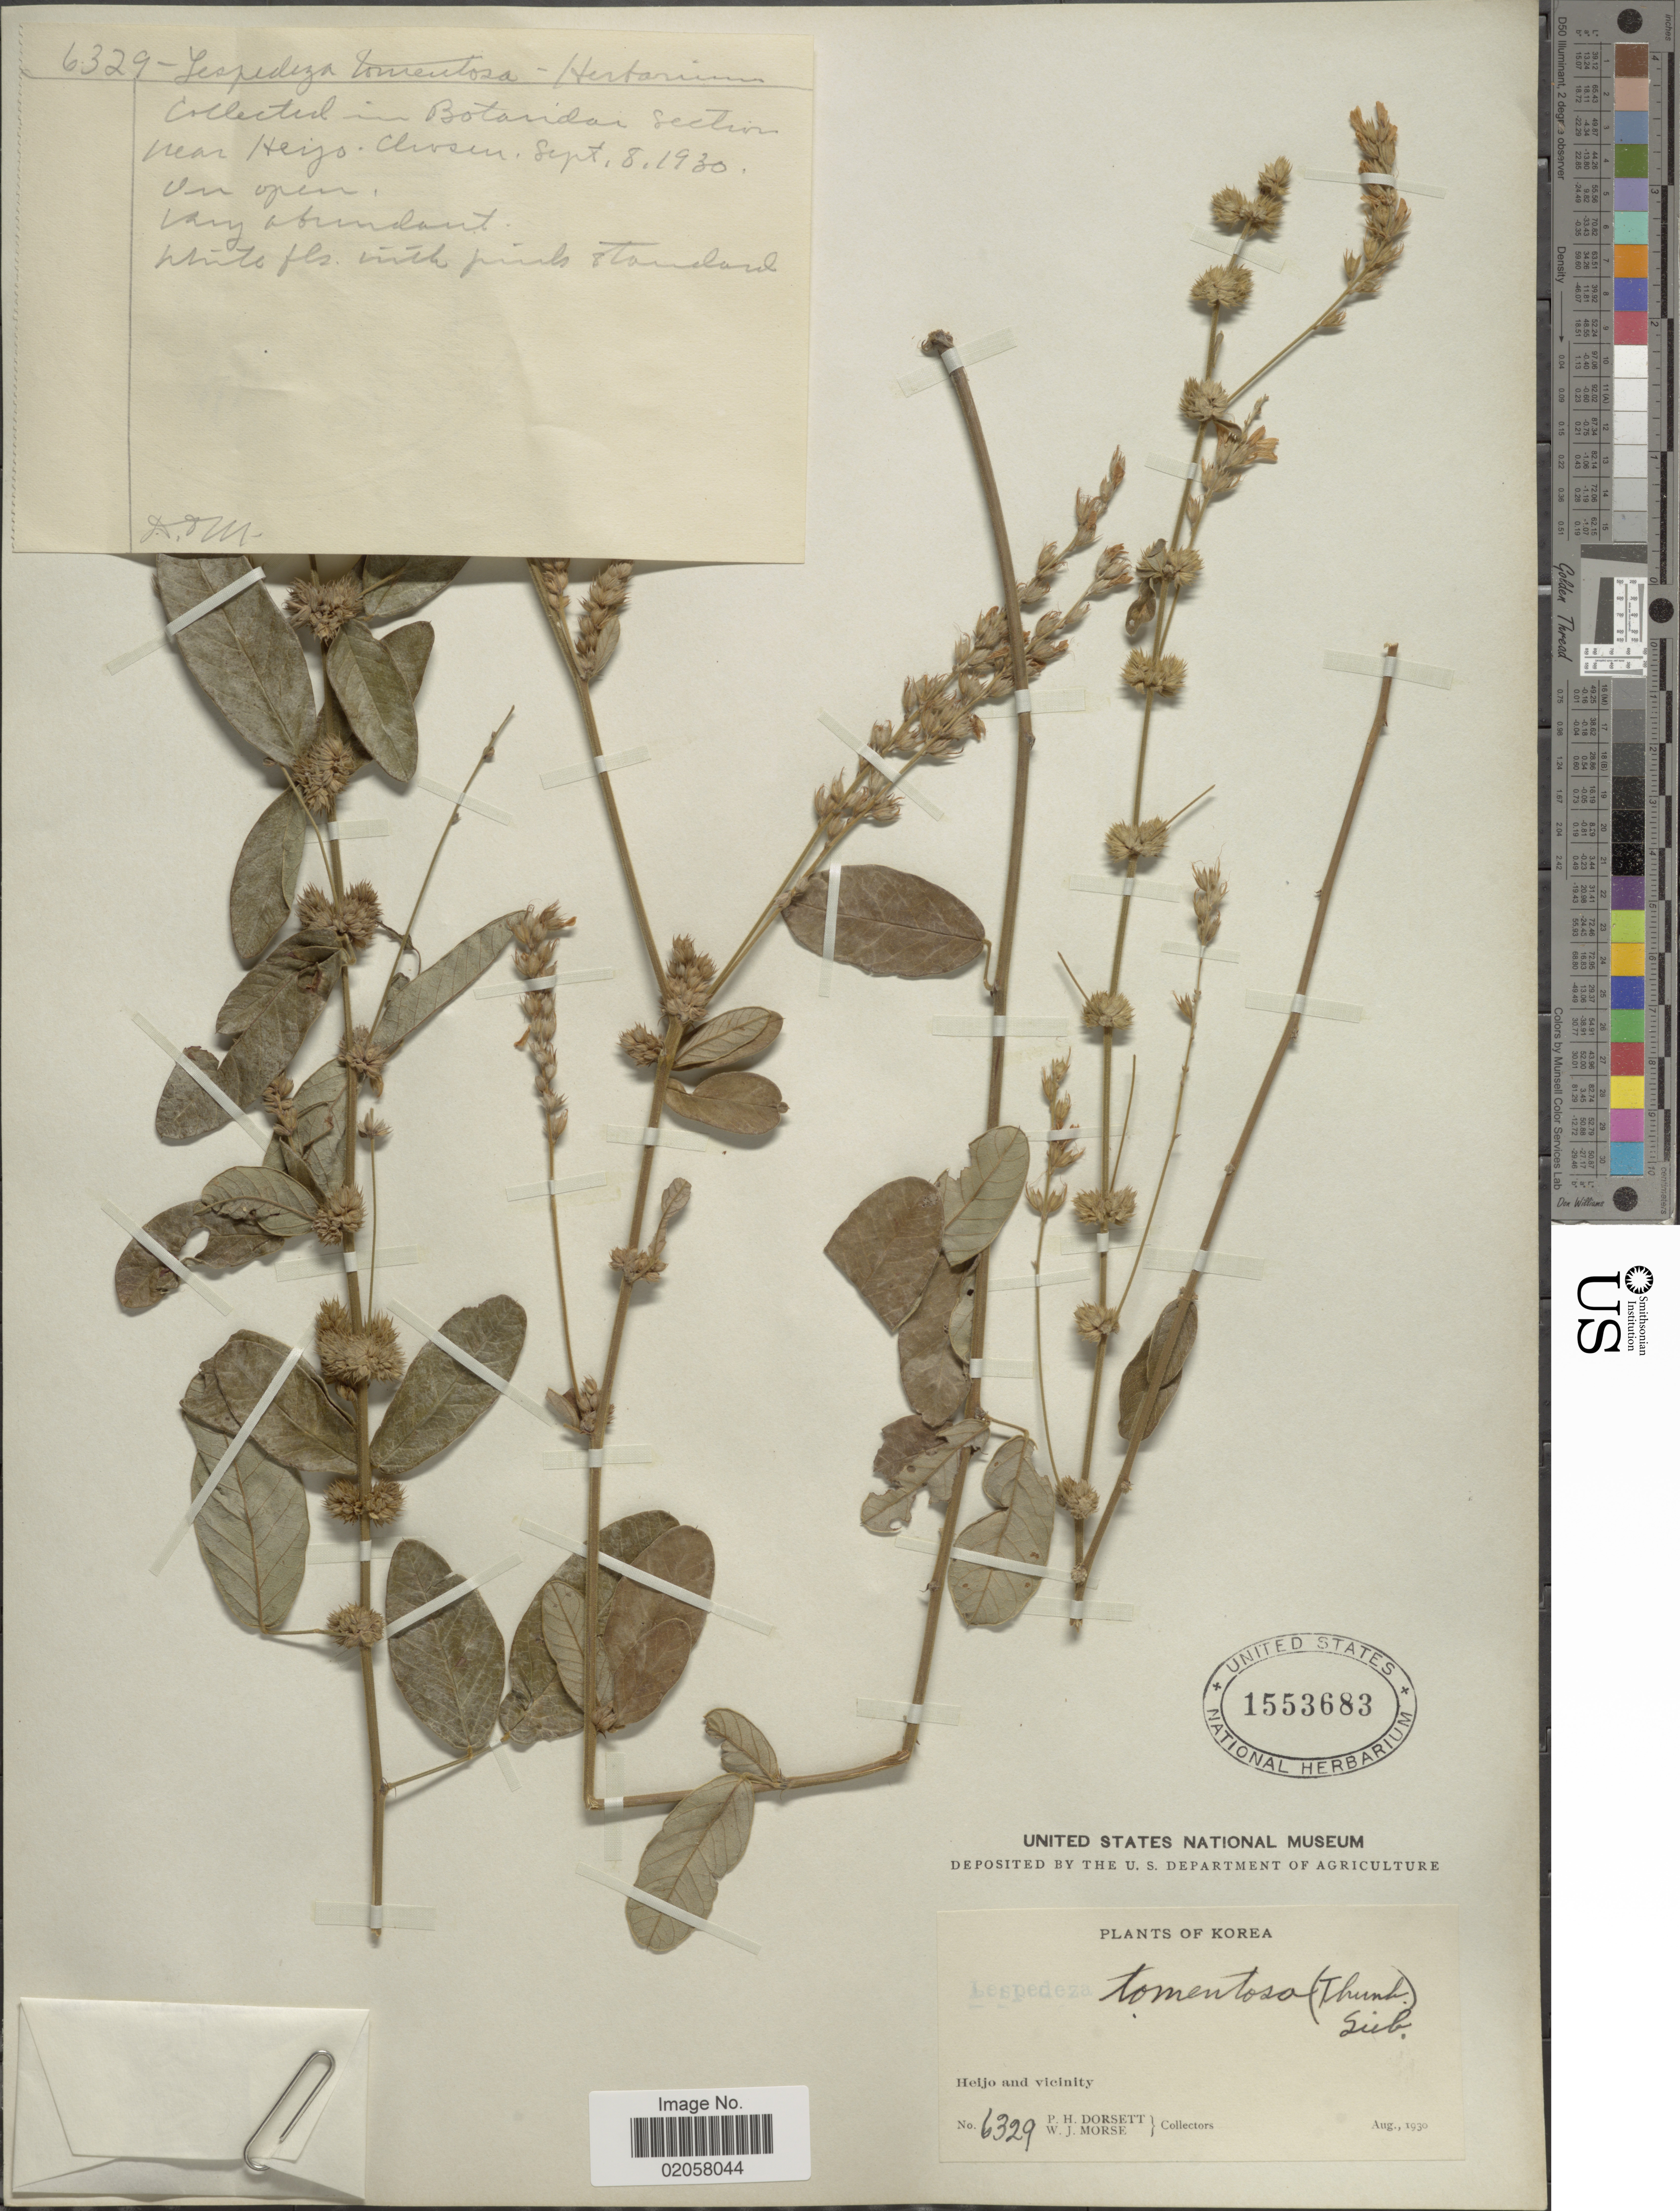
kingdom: Plantae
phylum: Tracheophyta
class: Magnoliopsida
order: Fabales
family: Fabaceae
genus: Lespedeza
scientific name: Lespedeza tomentosa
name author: (Thunb.) Siebold ex Maxim.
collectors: P. H. Dorsett & W. J. Morse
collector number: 6329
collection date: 1930-08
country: North Korea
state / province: P'yongyang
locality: Heijo and vicinity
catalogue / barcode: US 1553683